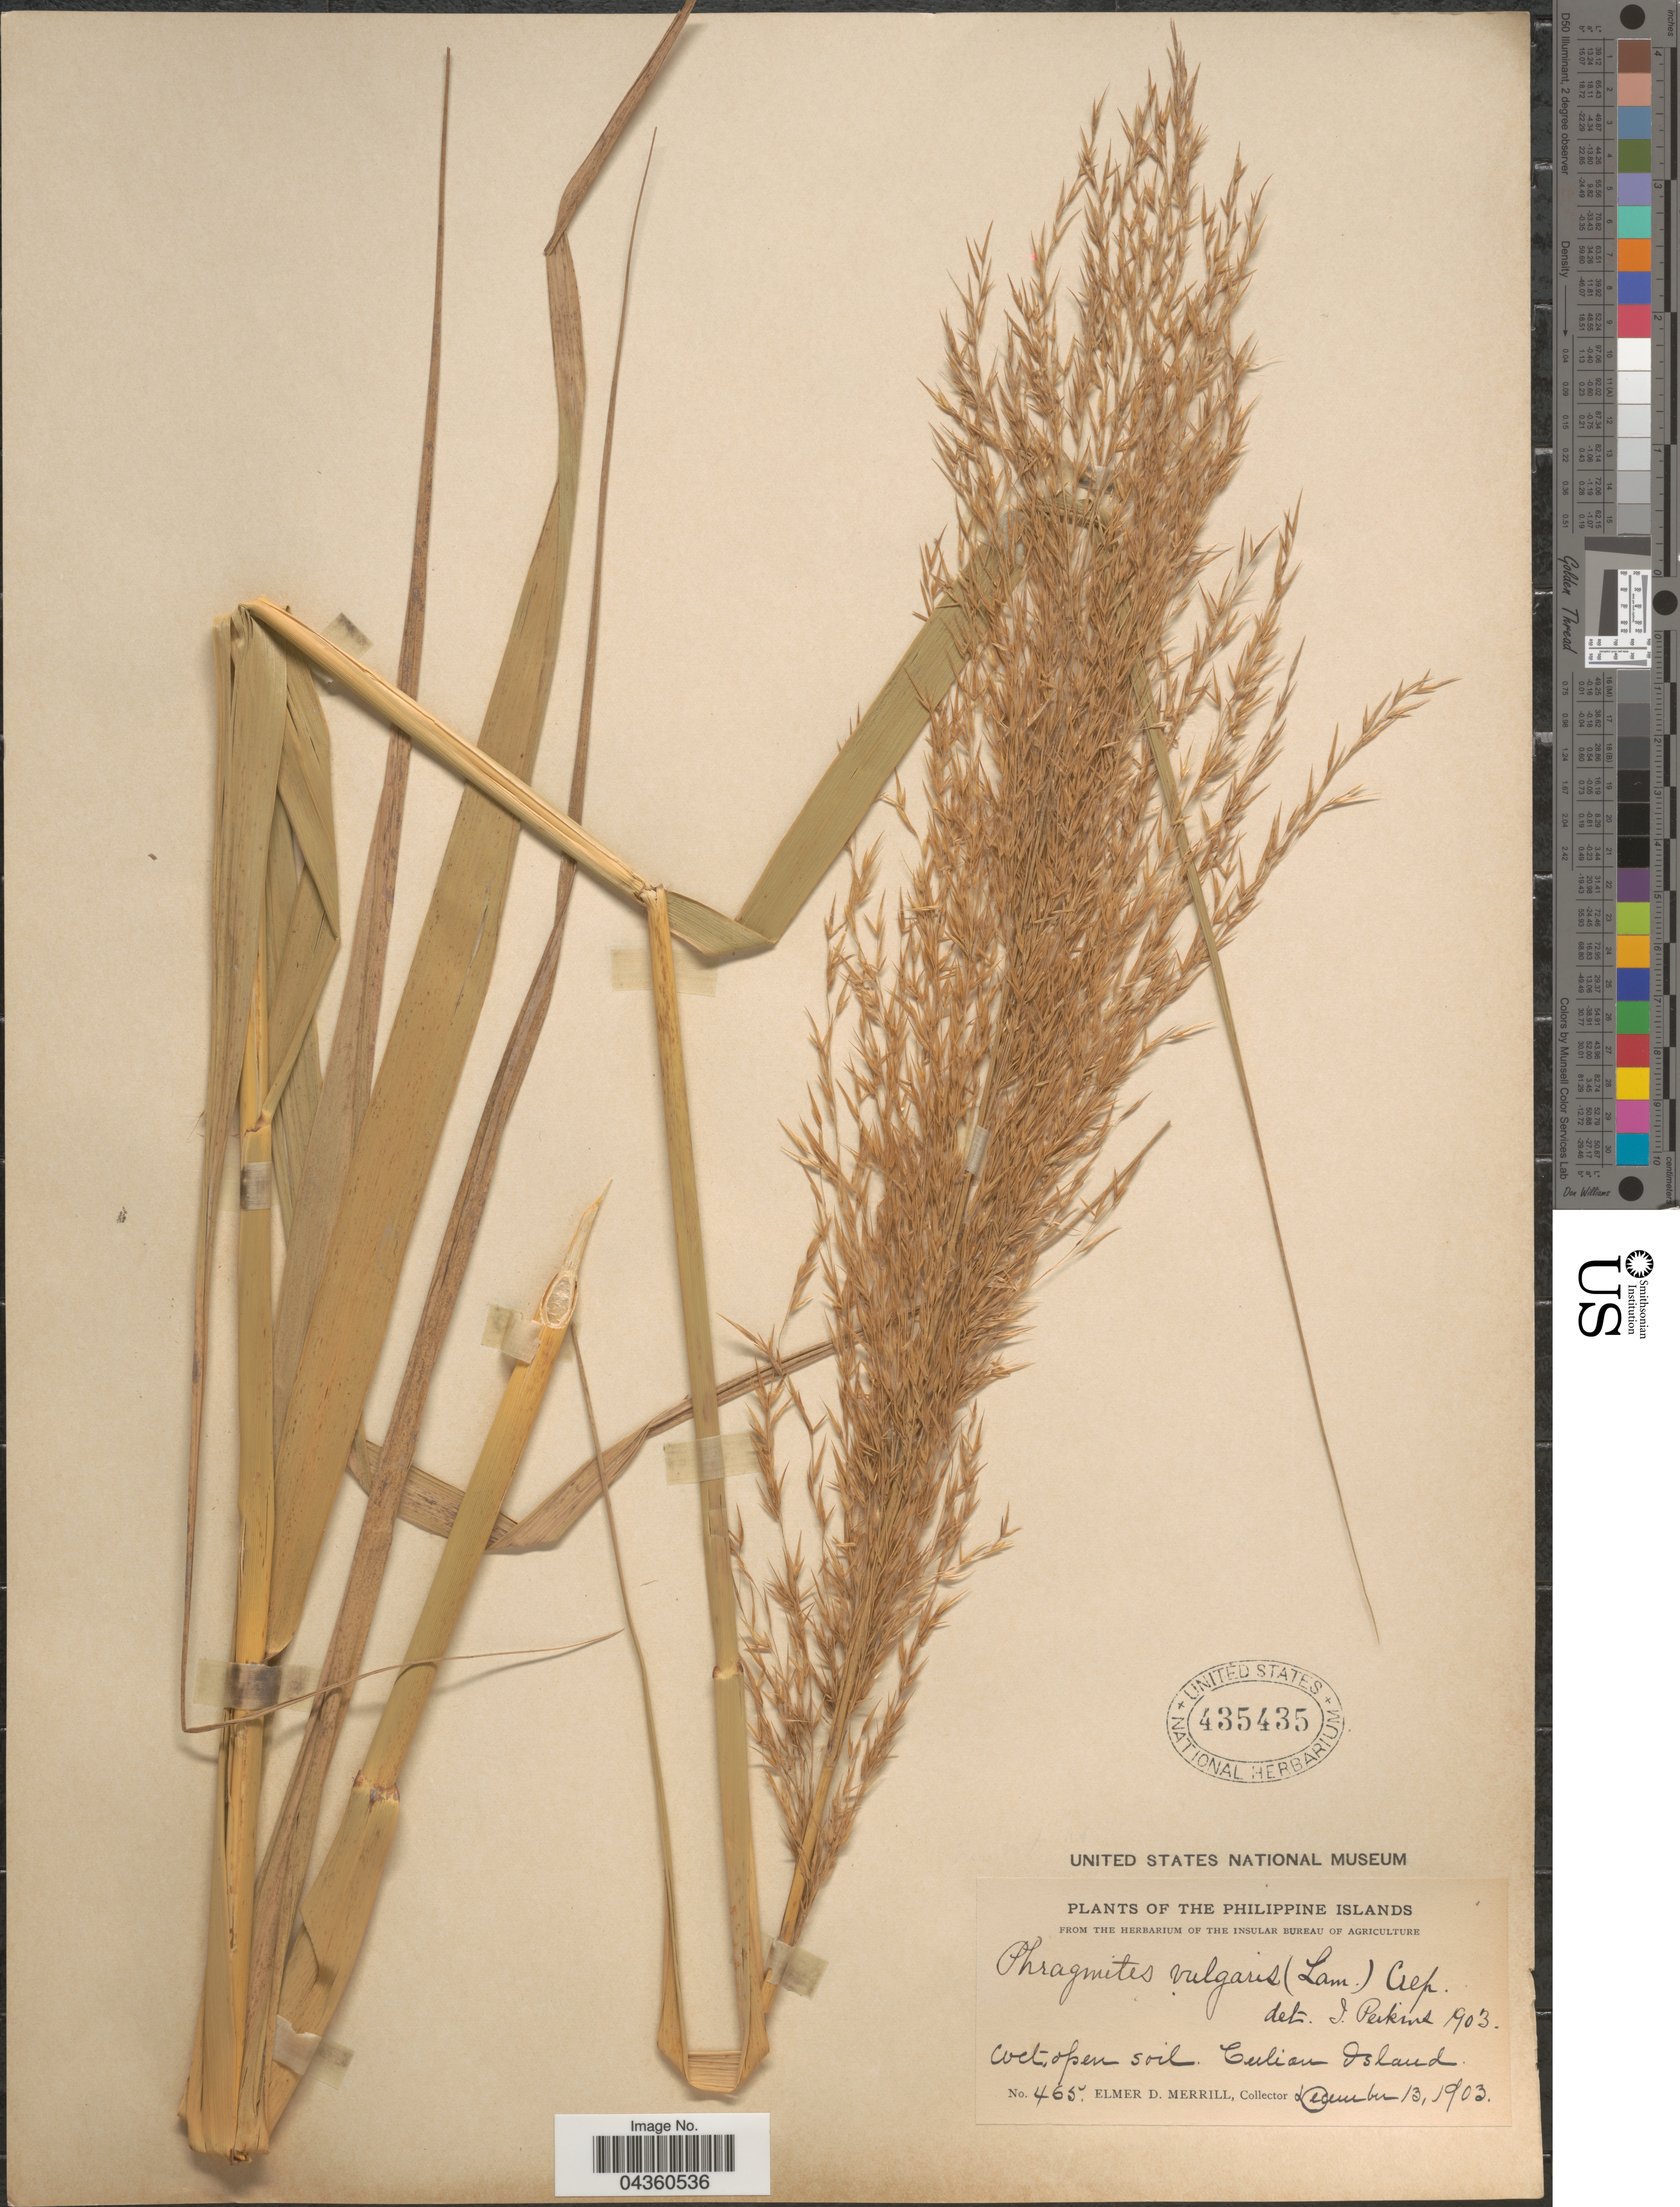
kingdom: Plantae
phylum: Tracheophyta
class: Liliopsida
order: Poales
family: Poaceae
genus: Phragmites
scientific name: Phragmites karka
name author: (Retz.) Trin. ex Steud.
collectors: E. D. Merrill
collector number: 465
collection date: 1903-12-13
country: Philippines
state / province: Mimaropa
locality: Culion Island.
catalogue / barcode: US 435435